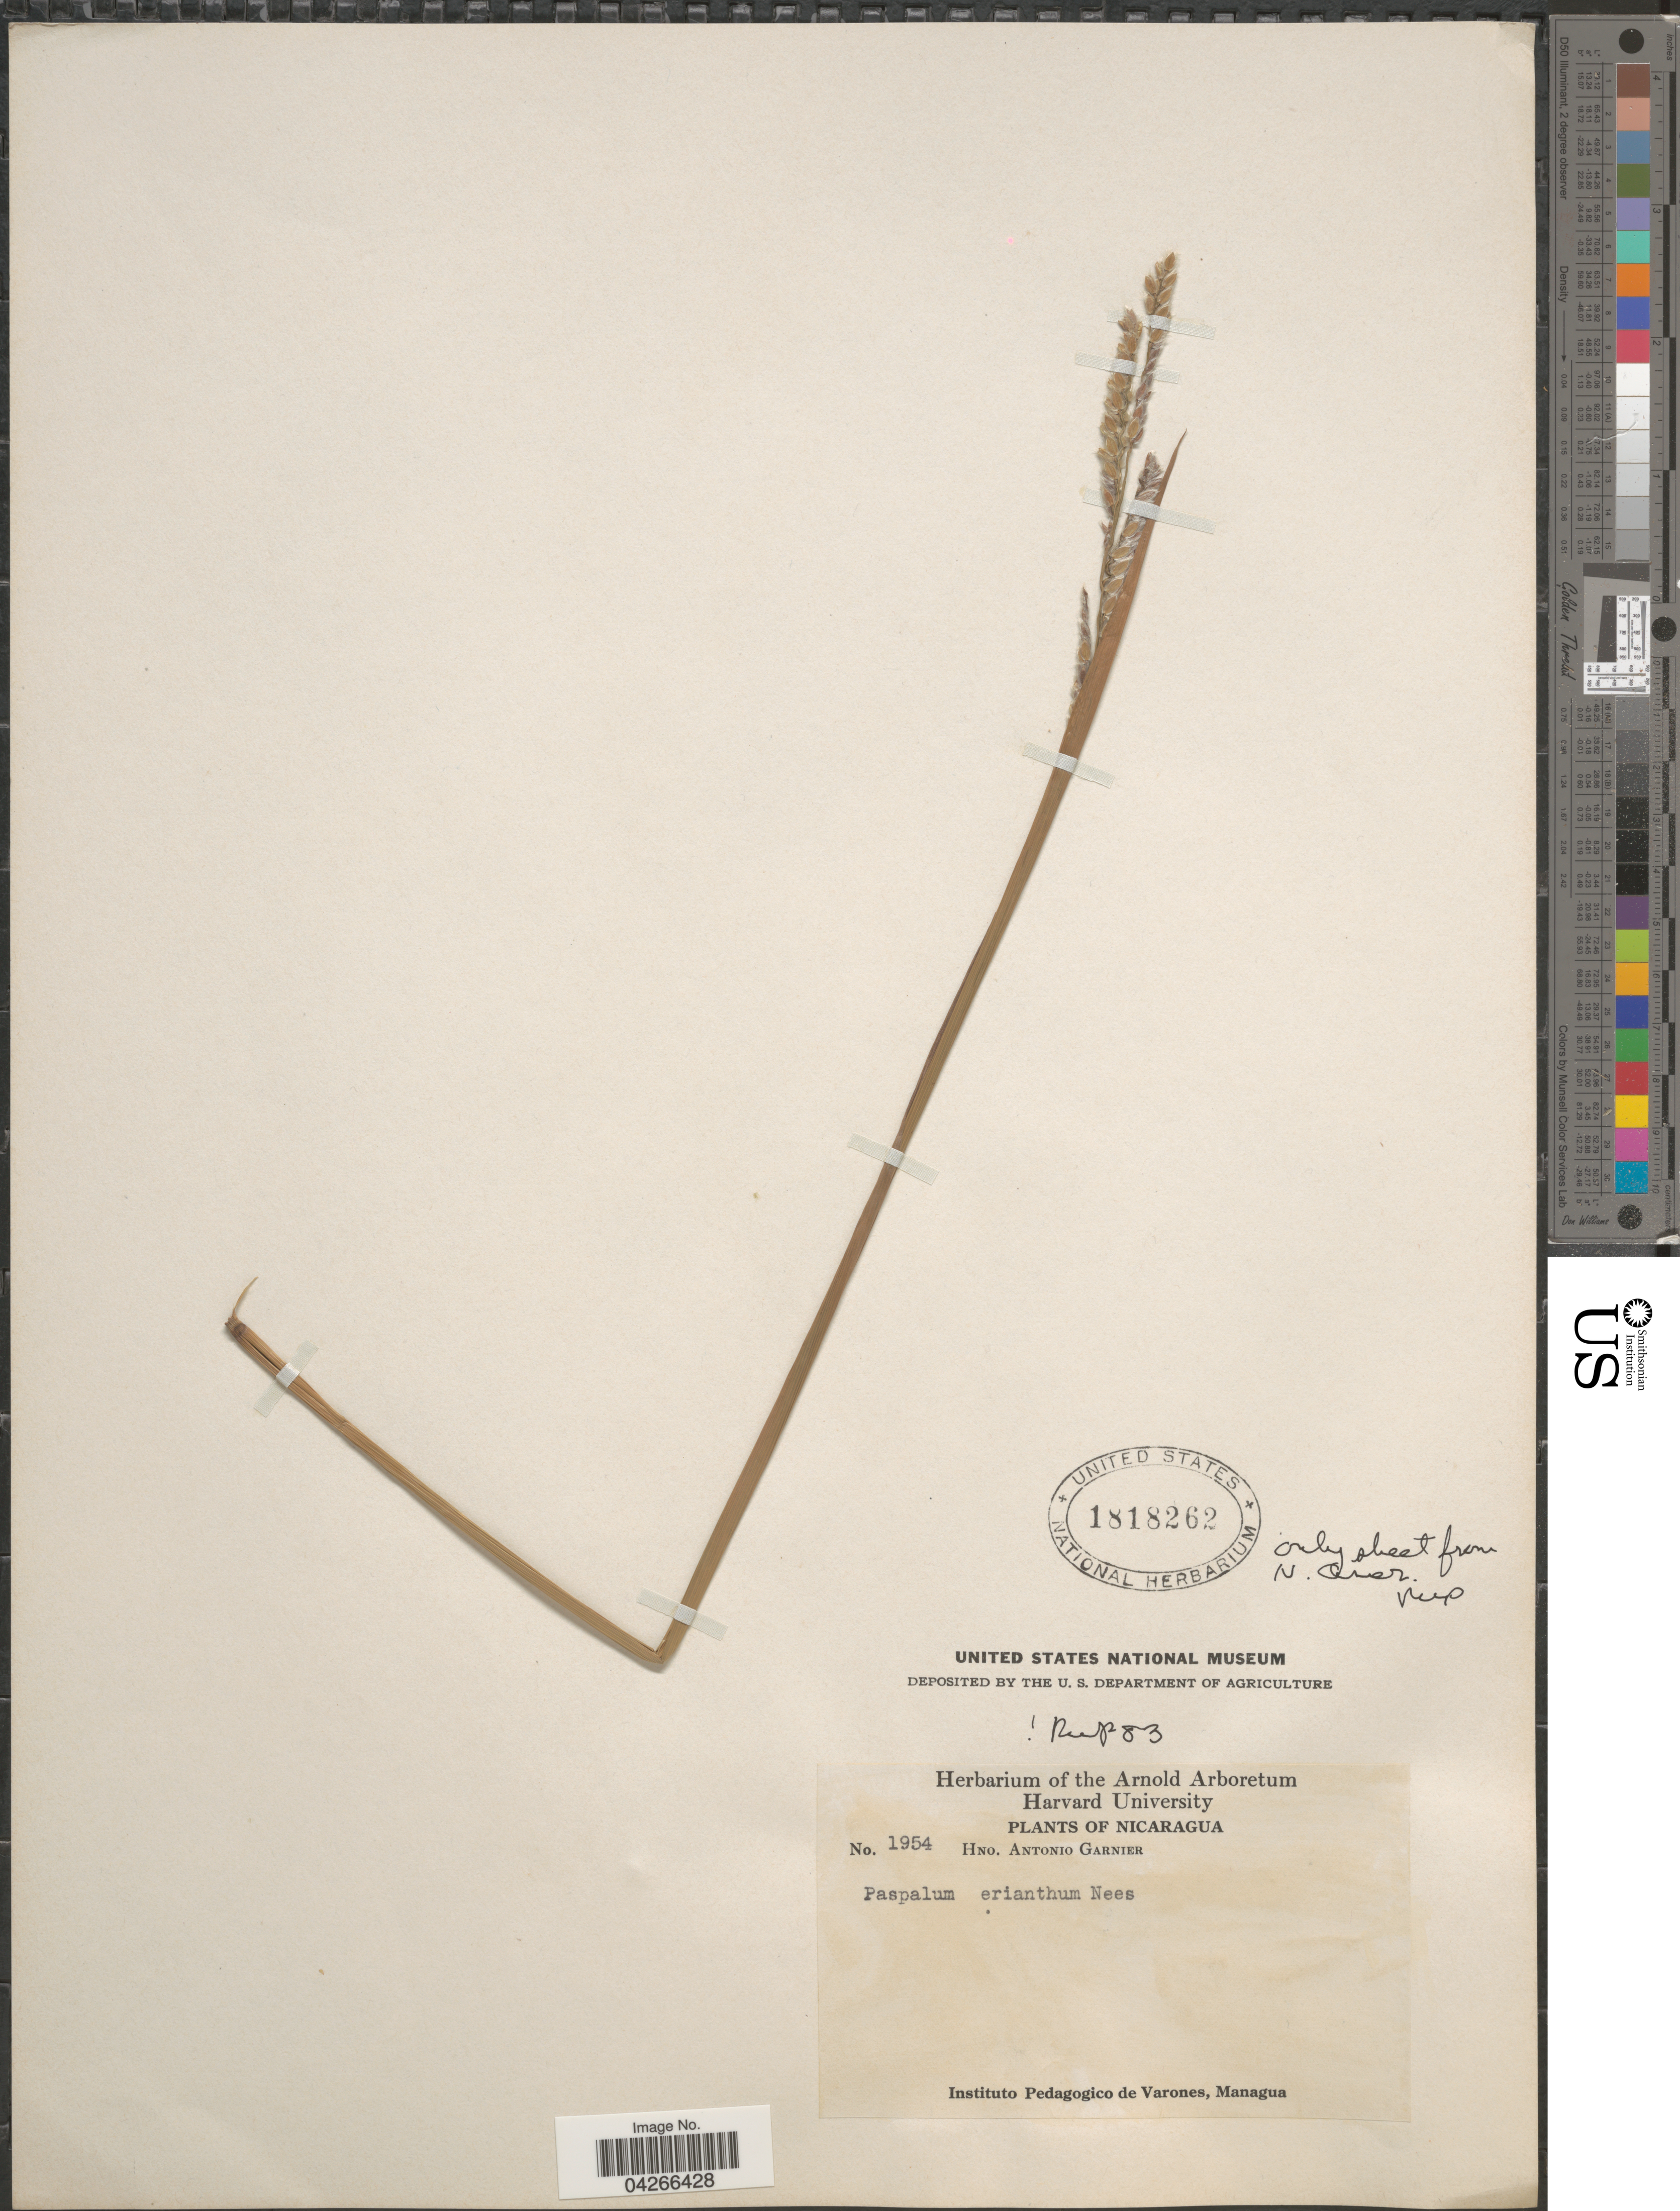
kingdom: Plantae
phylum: Tracheophyta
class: Liliopsida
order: Poales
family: Poaceae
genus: Paspalum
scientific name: Paspalum erianthum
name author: Nees ex Trin.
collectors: Bro. A. Garnier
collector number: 1954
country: Nicaragua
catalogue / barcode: US 1818262